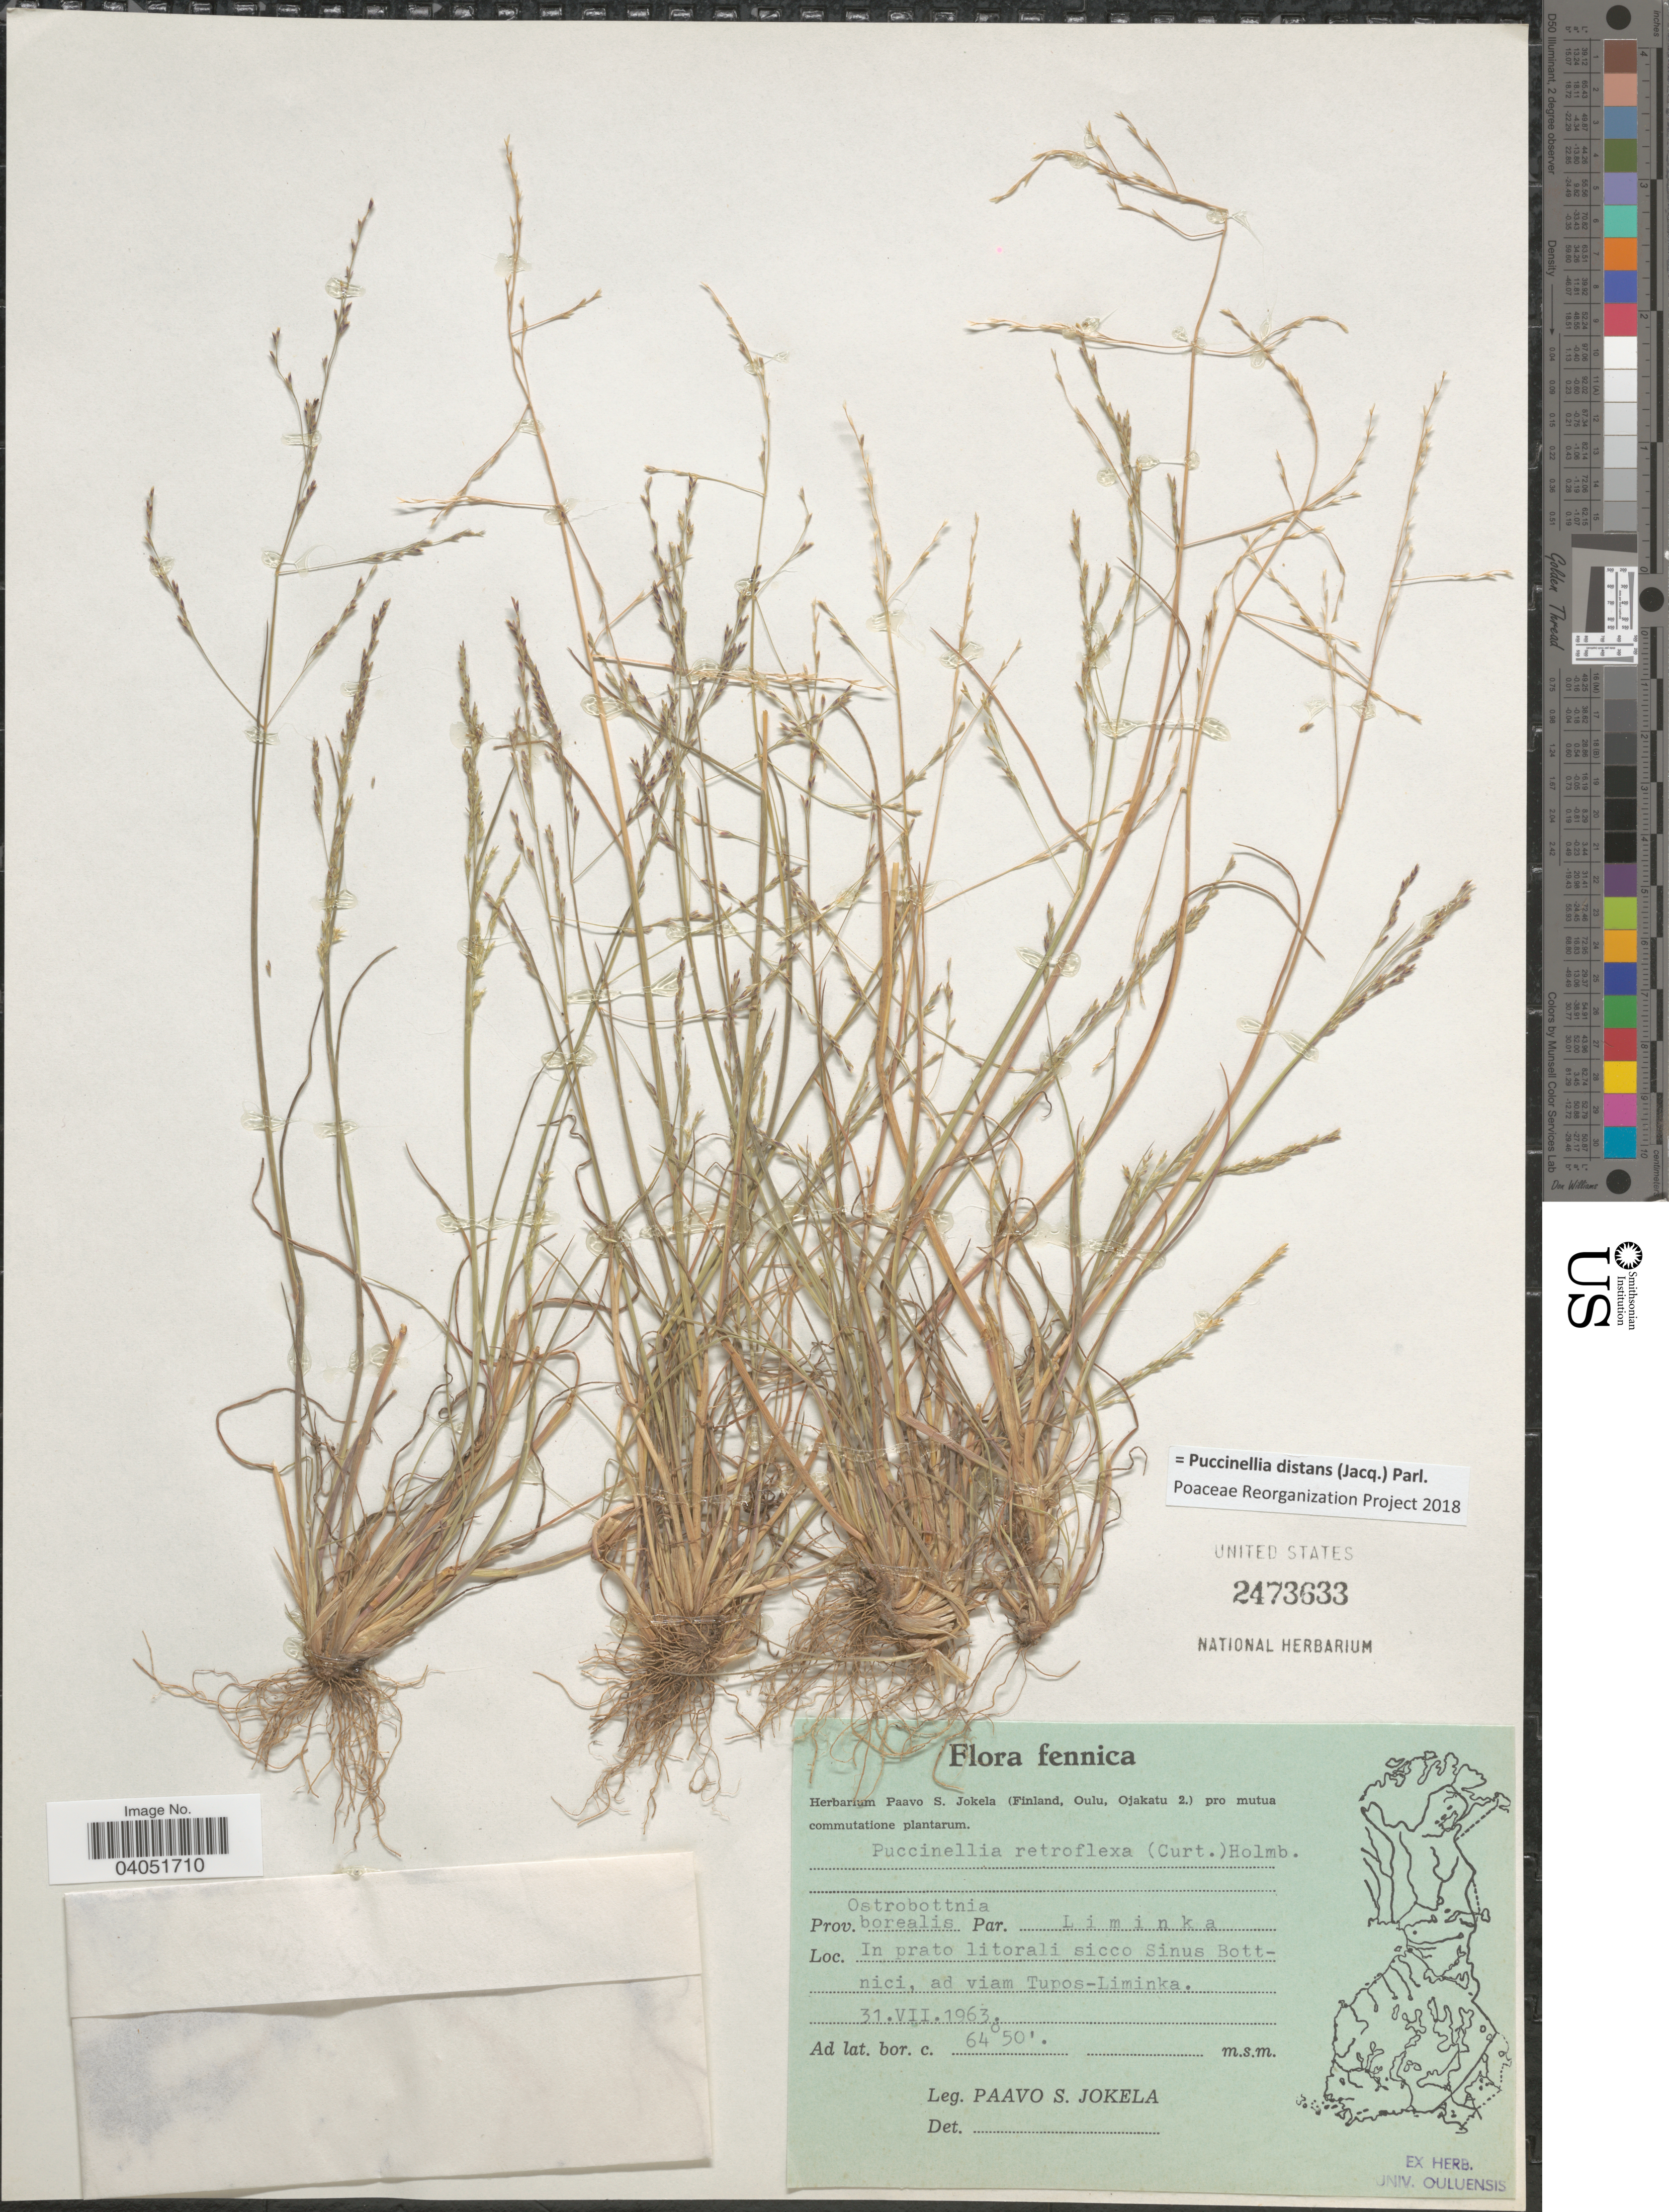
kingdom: Plantae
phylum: Tracheophyta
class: Liliopsida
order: Poales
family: Poaceae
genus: Puccinellia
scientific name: Puccinellia distans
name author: (Jacq.) Parl.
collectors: P. Jokela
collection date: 1963-07-31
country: Finland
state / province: Pohjanmaa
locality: Fennica. Prov. Ostrobottnia borealis. Par. Liminka. In pratis litorali sicco Sinus Bottnici, ad viam Tupos-Liminka.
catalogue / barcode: US 2473633